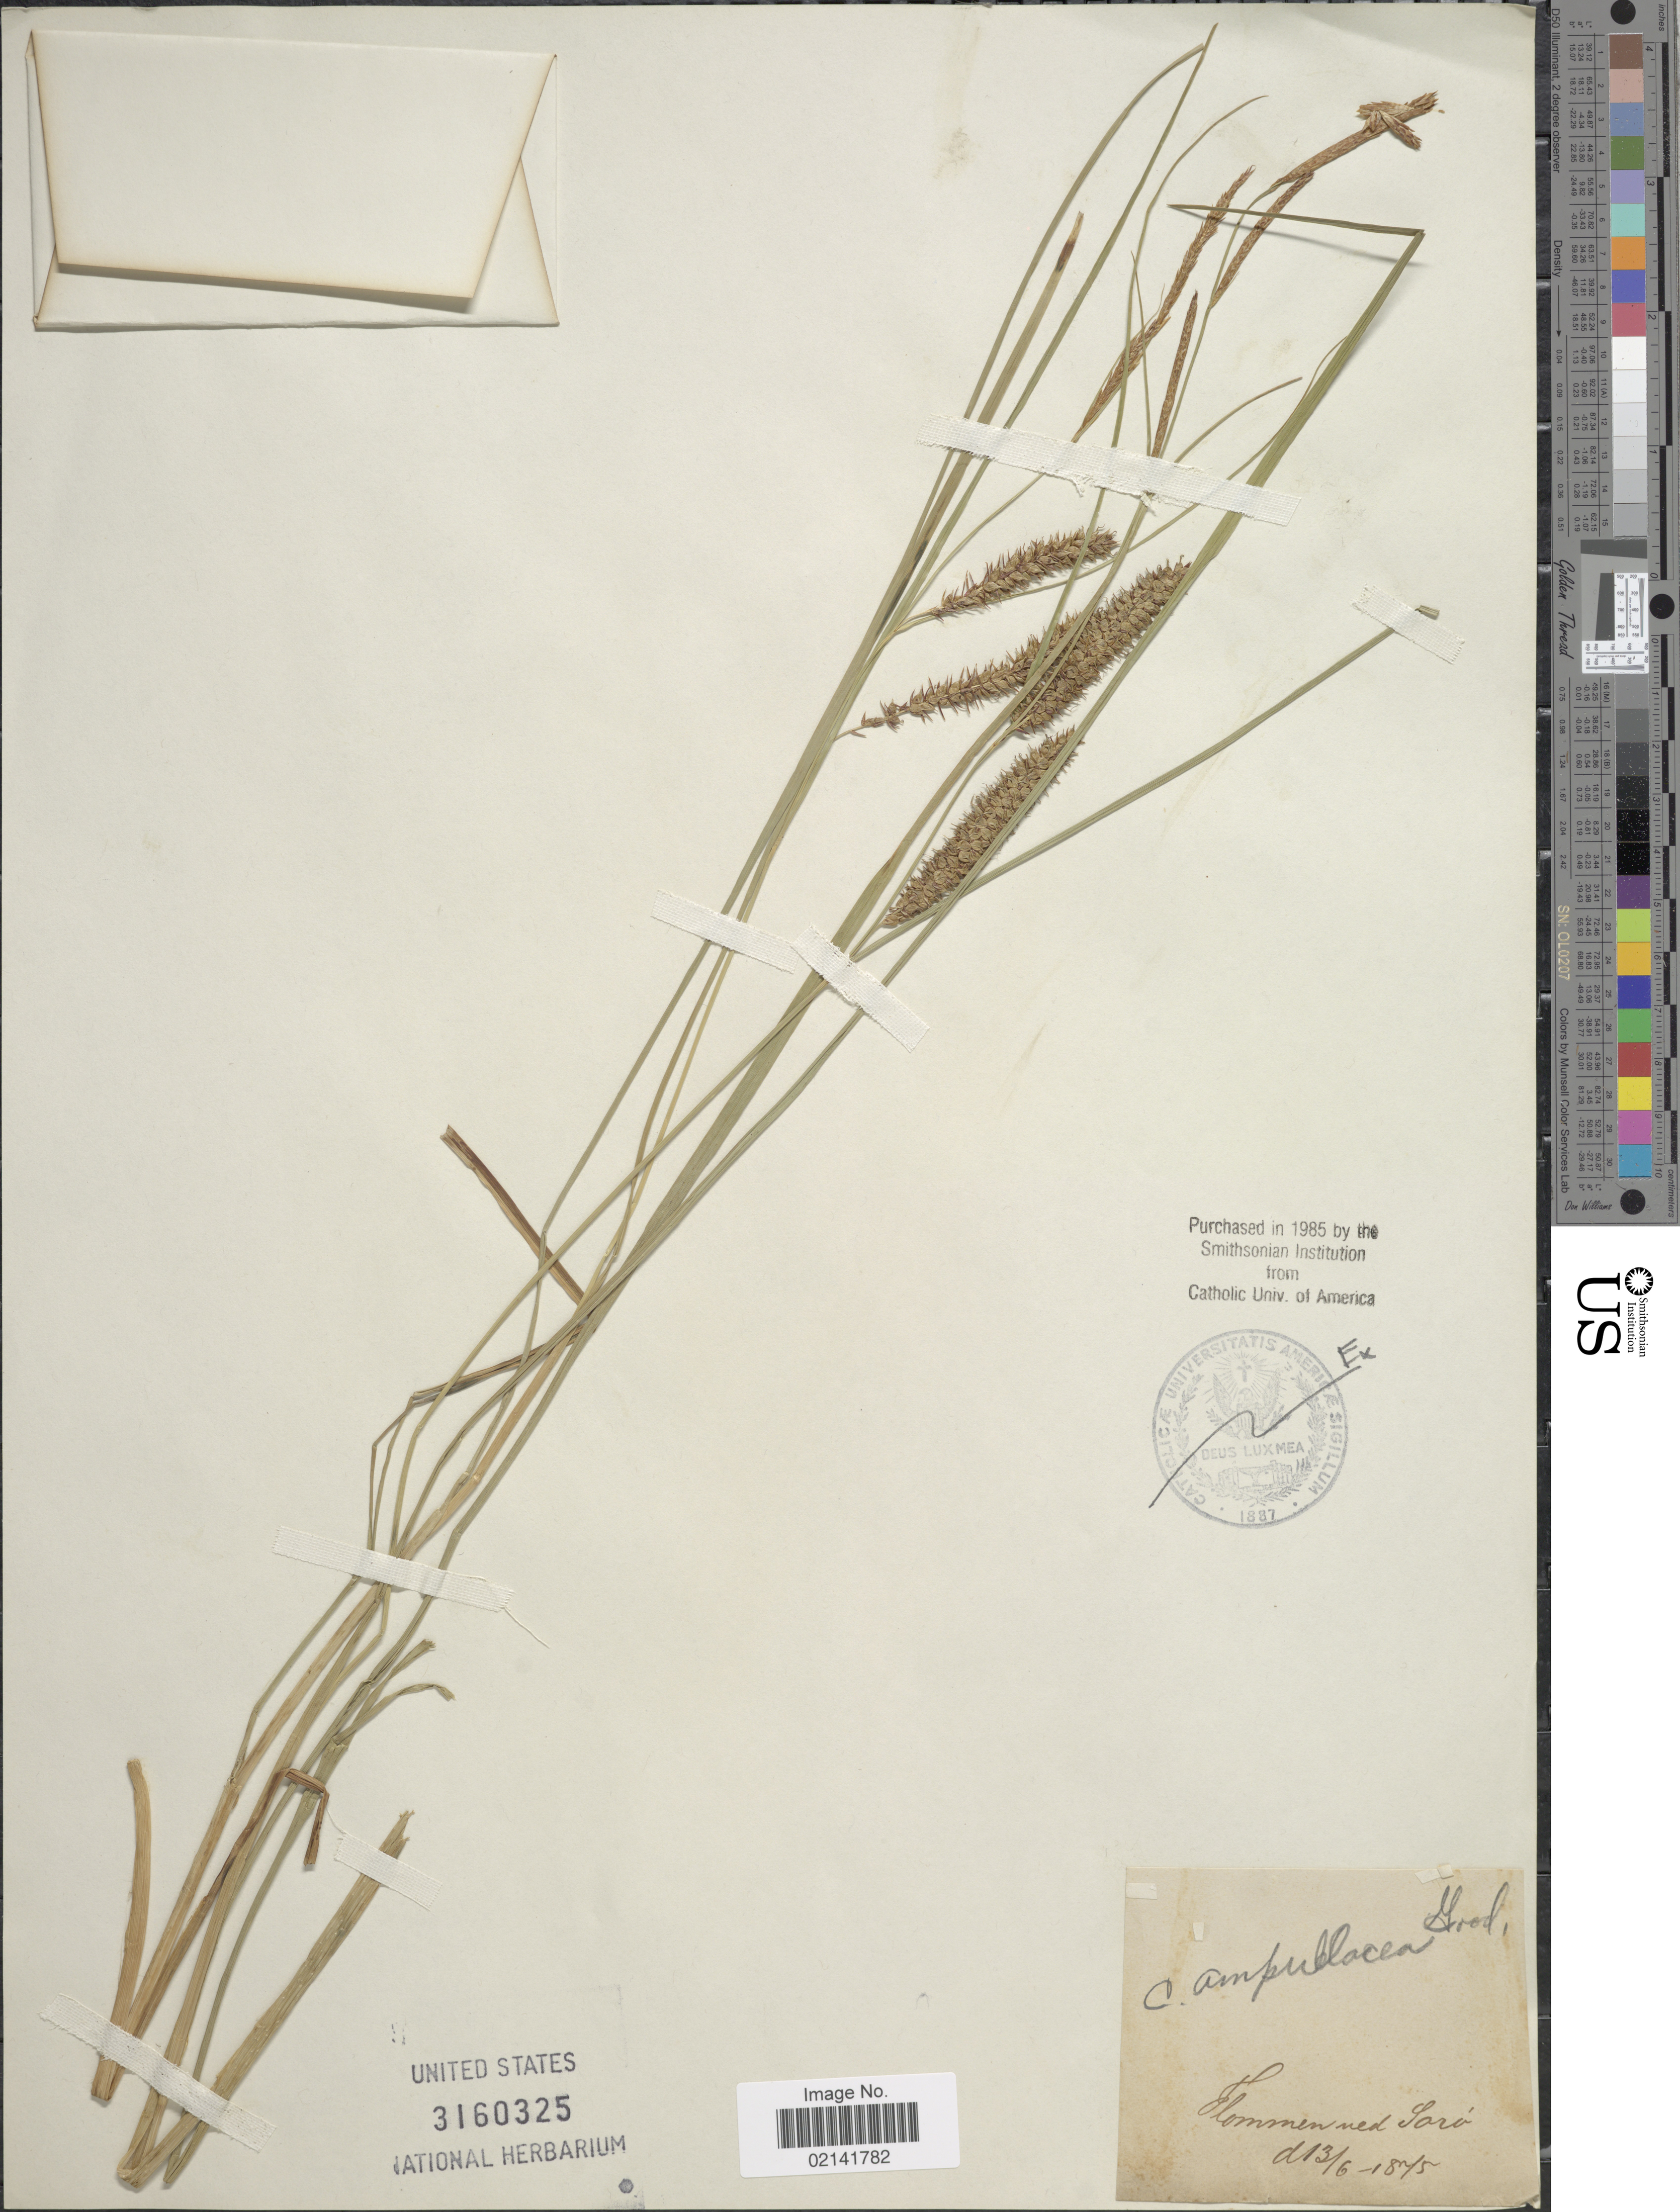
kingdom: Plantae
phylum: Tracheophyta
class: Liliopsida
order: Poales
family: Cyperaceae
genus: Carex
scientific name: Carex rostrata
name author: Stokes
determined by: Strong, Mark T., (BOT), Smithsonian Institution - National Museum of Natural History (UNITED STATES)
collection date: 1875-06-13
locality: Flommen ned Sora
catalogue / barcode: US 3160325